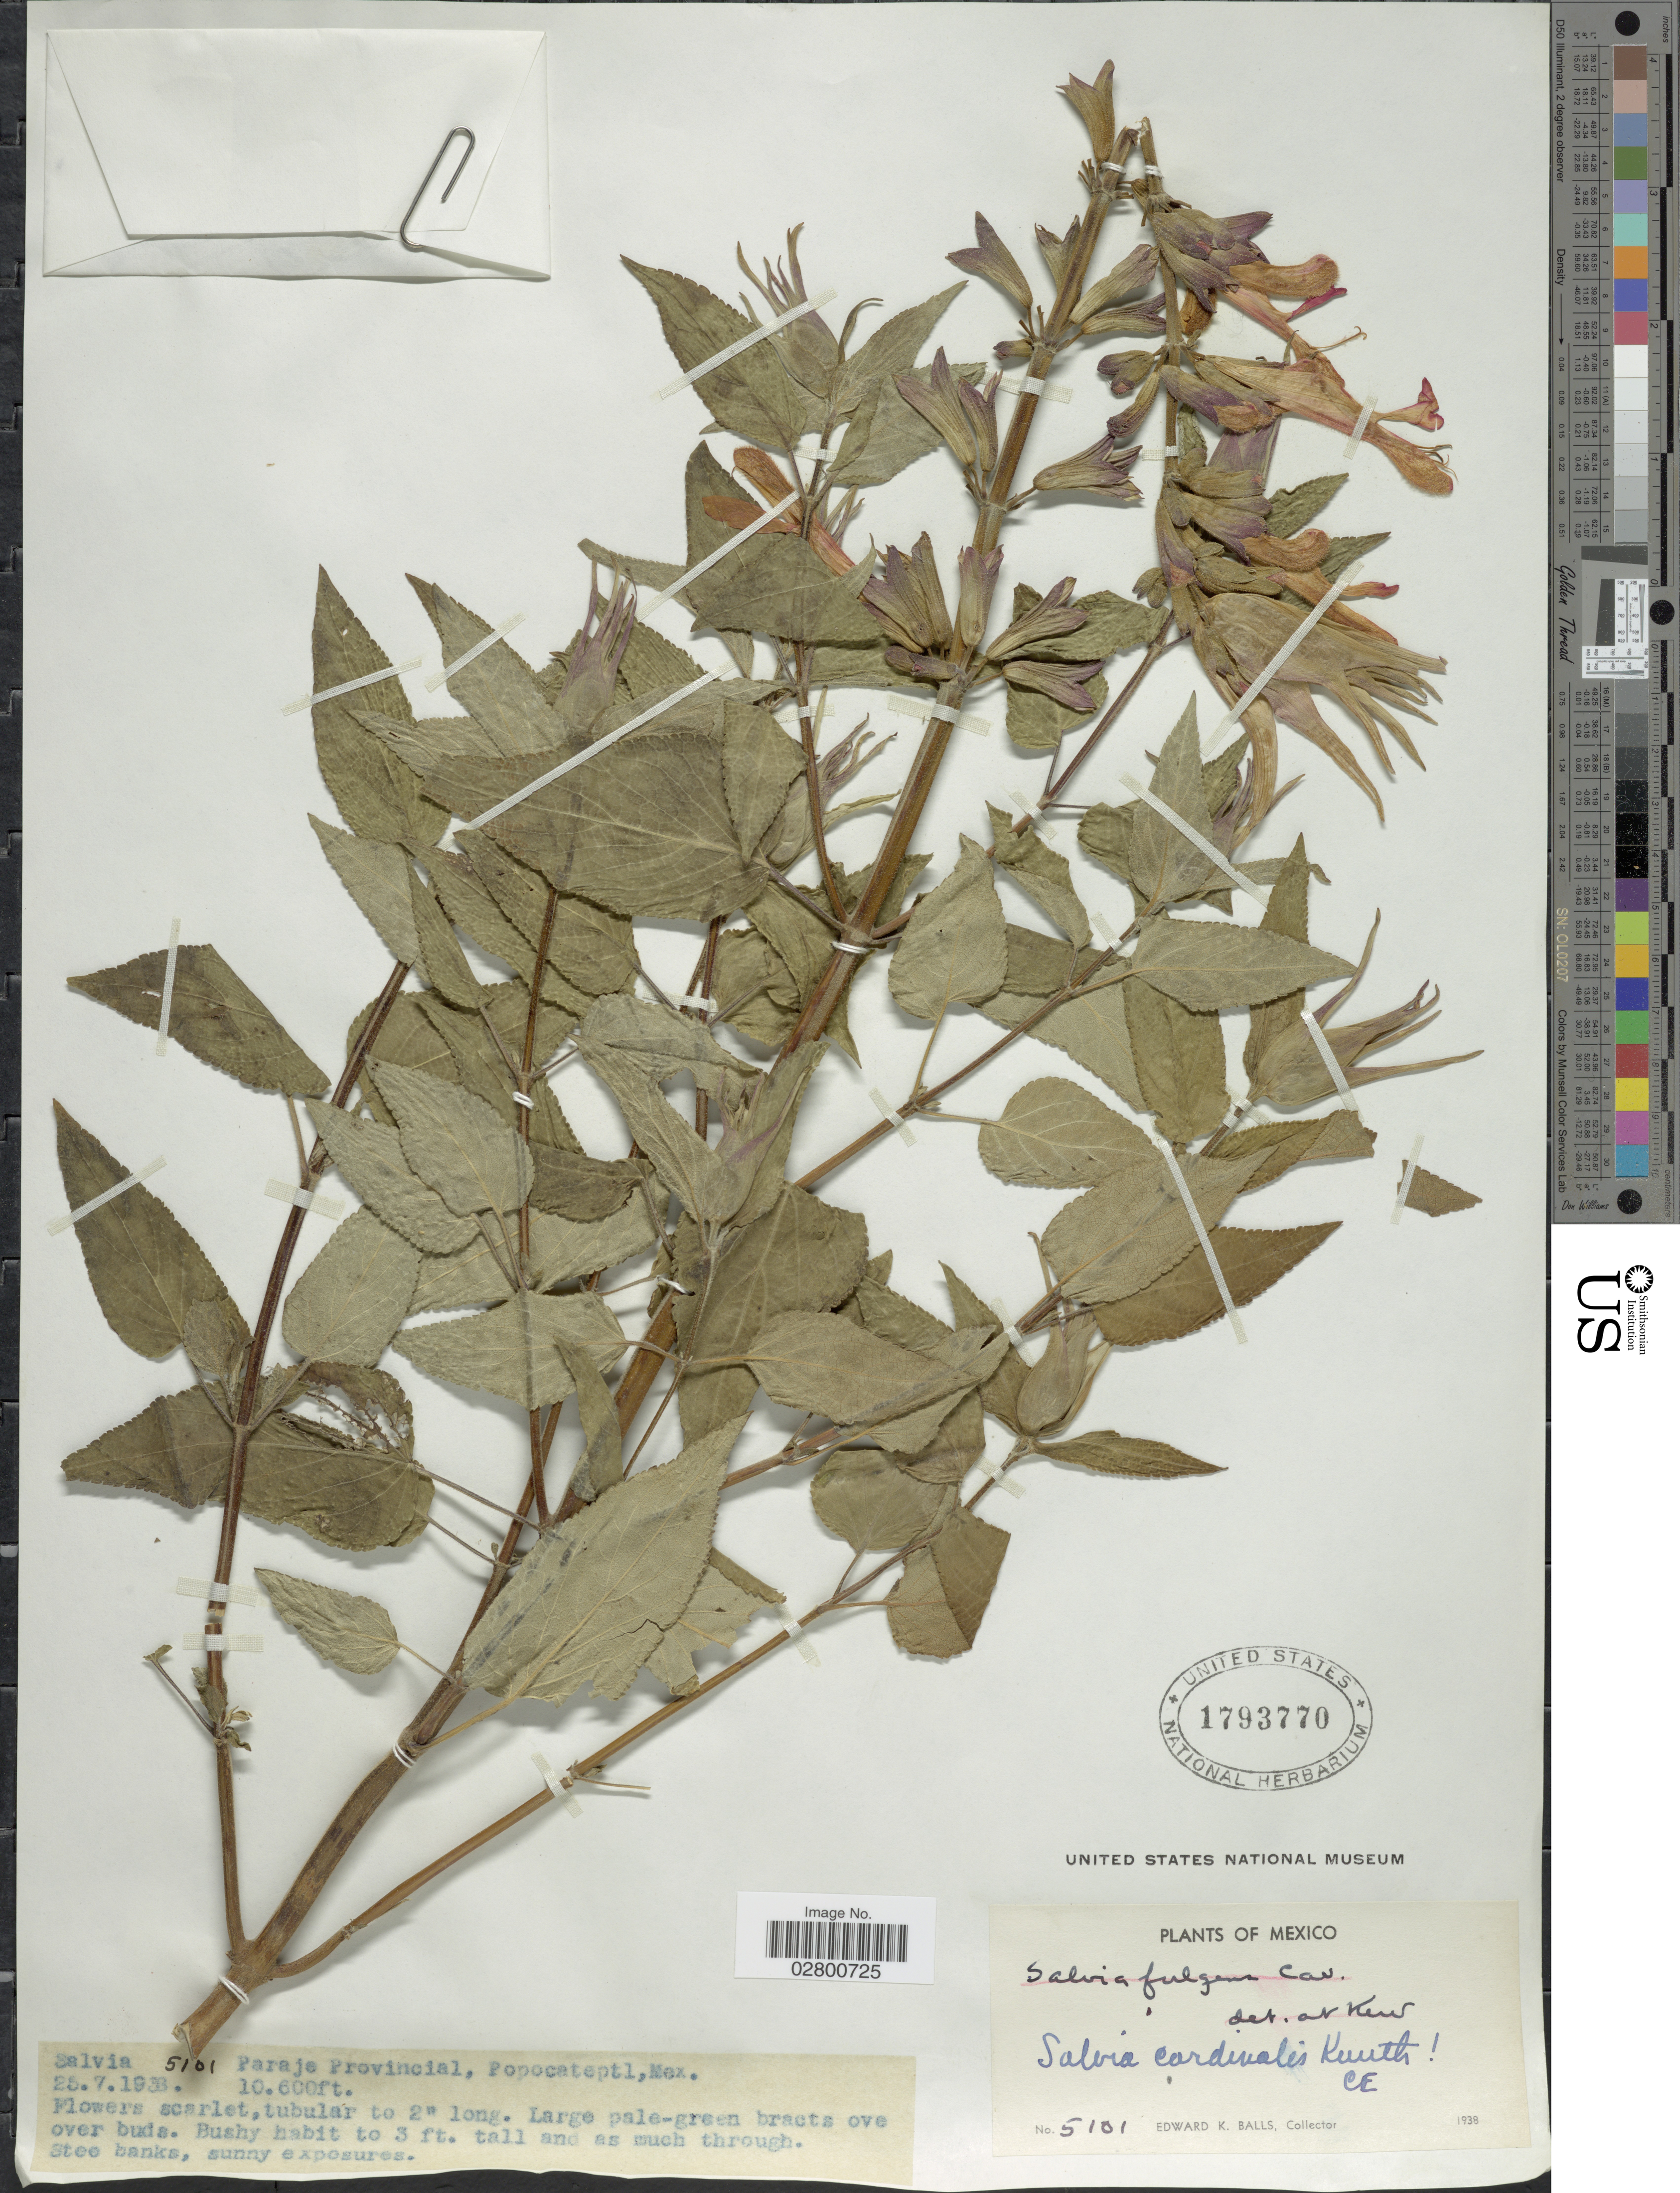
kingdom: Plantae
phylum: Tracheophyta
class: Magnoliopsida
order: Lamiales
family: Lamiaceae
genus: Salvia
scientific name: Salvia cardinalis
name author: Kunth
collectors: E. K. Balls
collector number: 5101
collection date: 1938-07-25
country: Mexico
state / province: México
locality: Paraje Provincial, Popocateptl, Mex.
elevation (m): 3231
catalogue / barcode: US 1793770